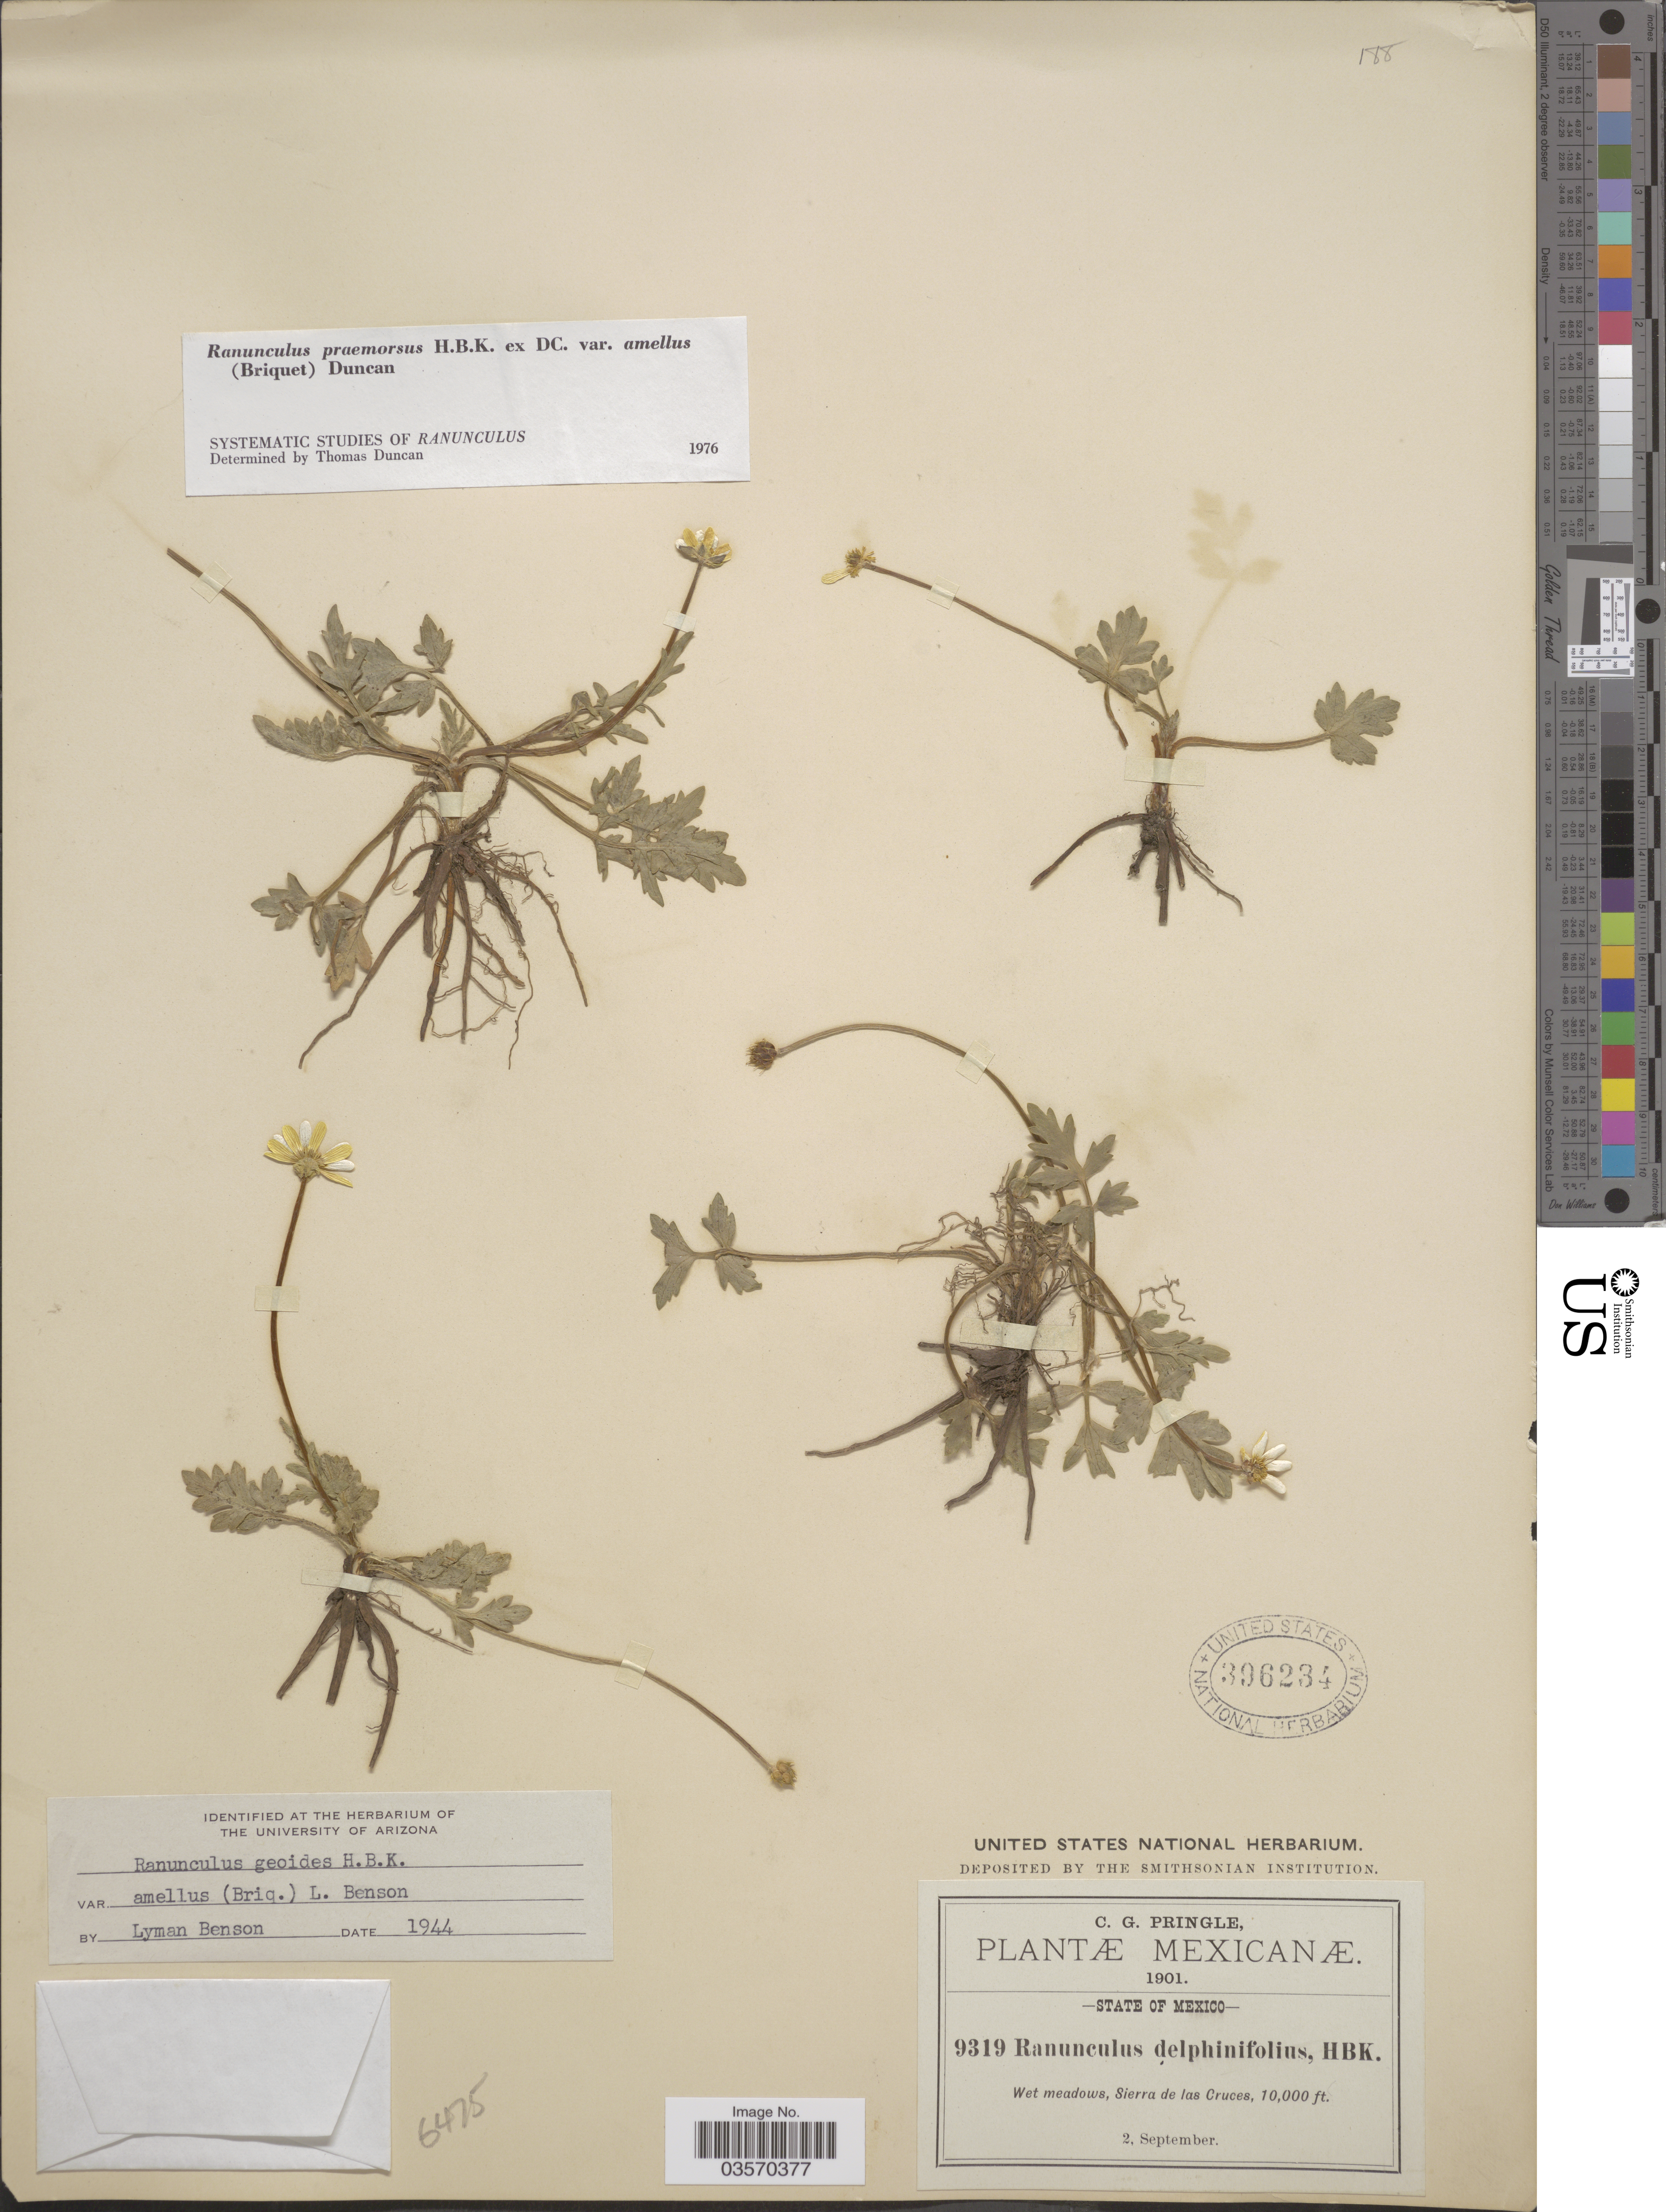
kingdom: Plantae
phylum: Tracheophyta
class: Magnoliopsida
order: Ranunculales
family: Ranunculaceae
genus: Ranunculus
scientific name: Ranunculus praemorsus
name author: Kunth ex DC.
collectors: C. G. Pringle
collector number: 9319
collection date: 1901-09-02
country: Mexico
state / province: México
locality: Wet meadows, Sierra de las Cruces.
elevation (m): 3048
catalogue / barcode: US 396234